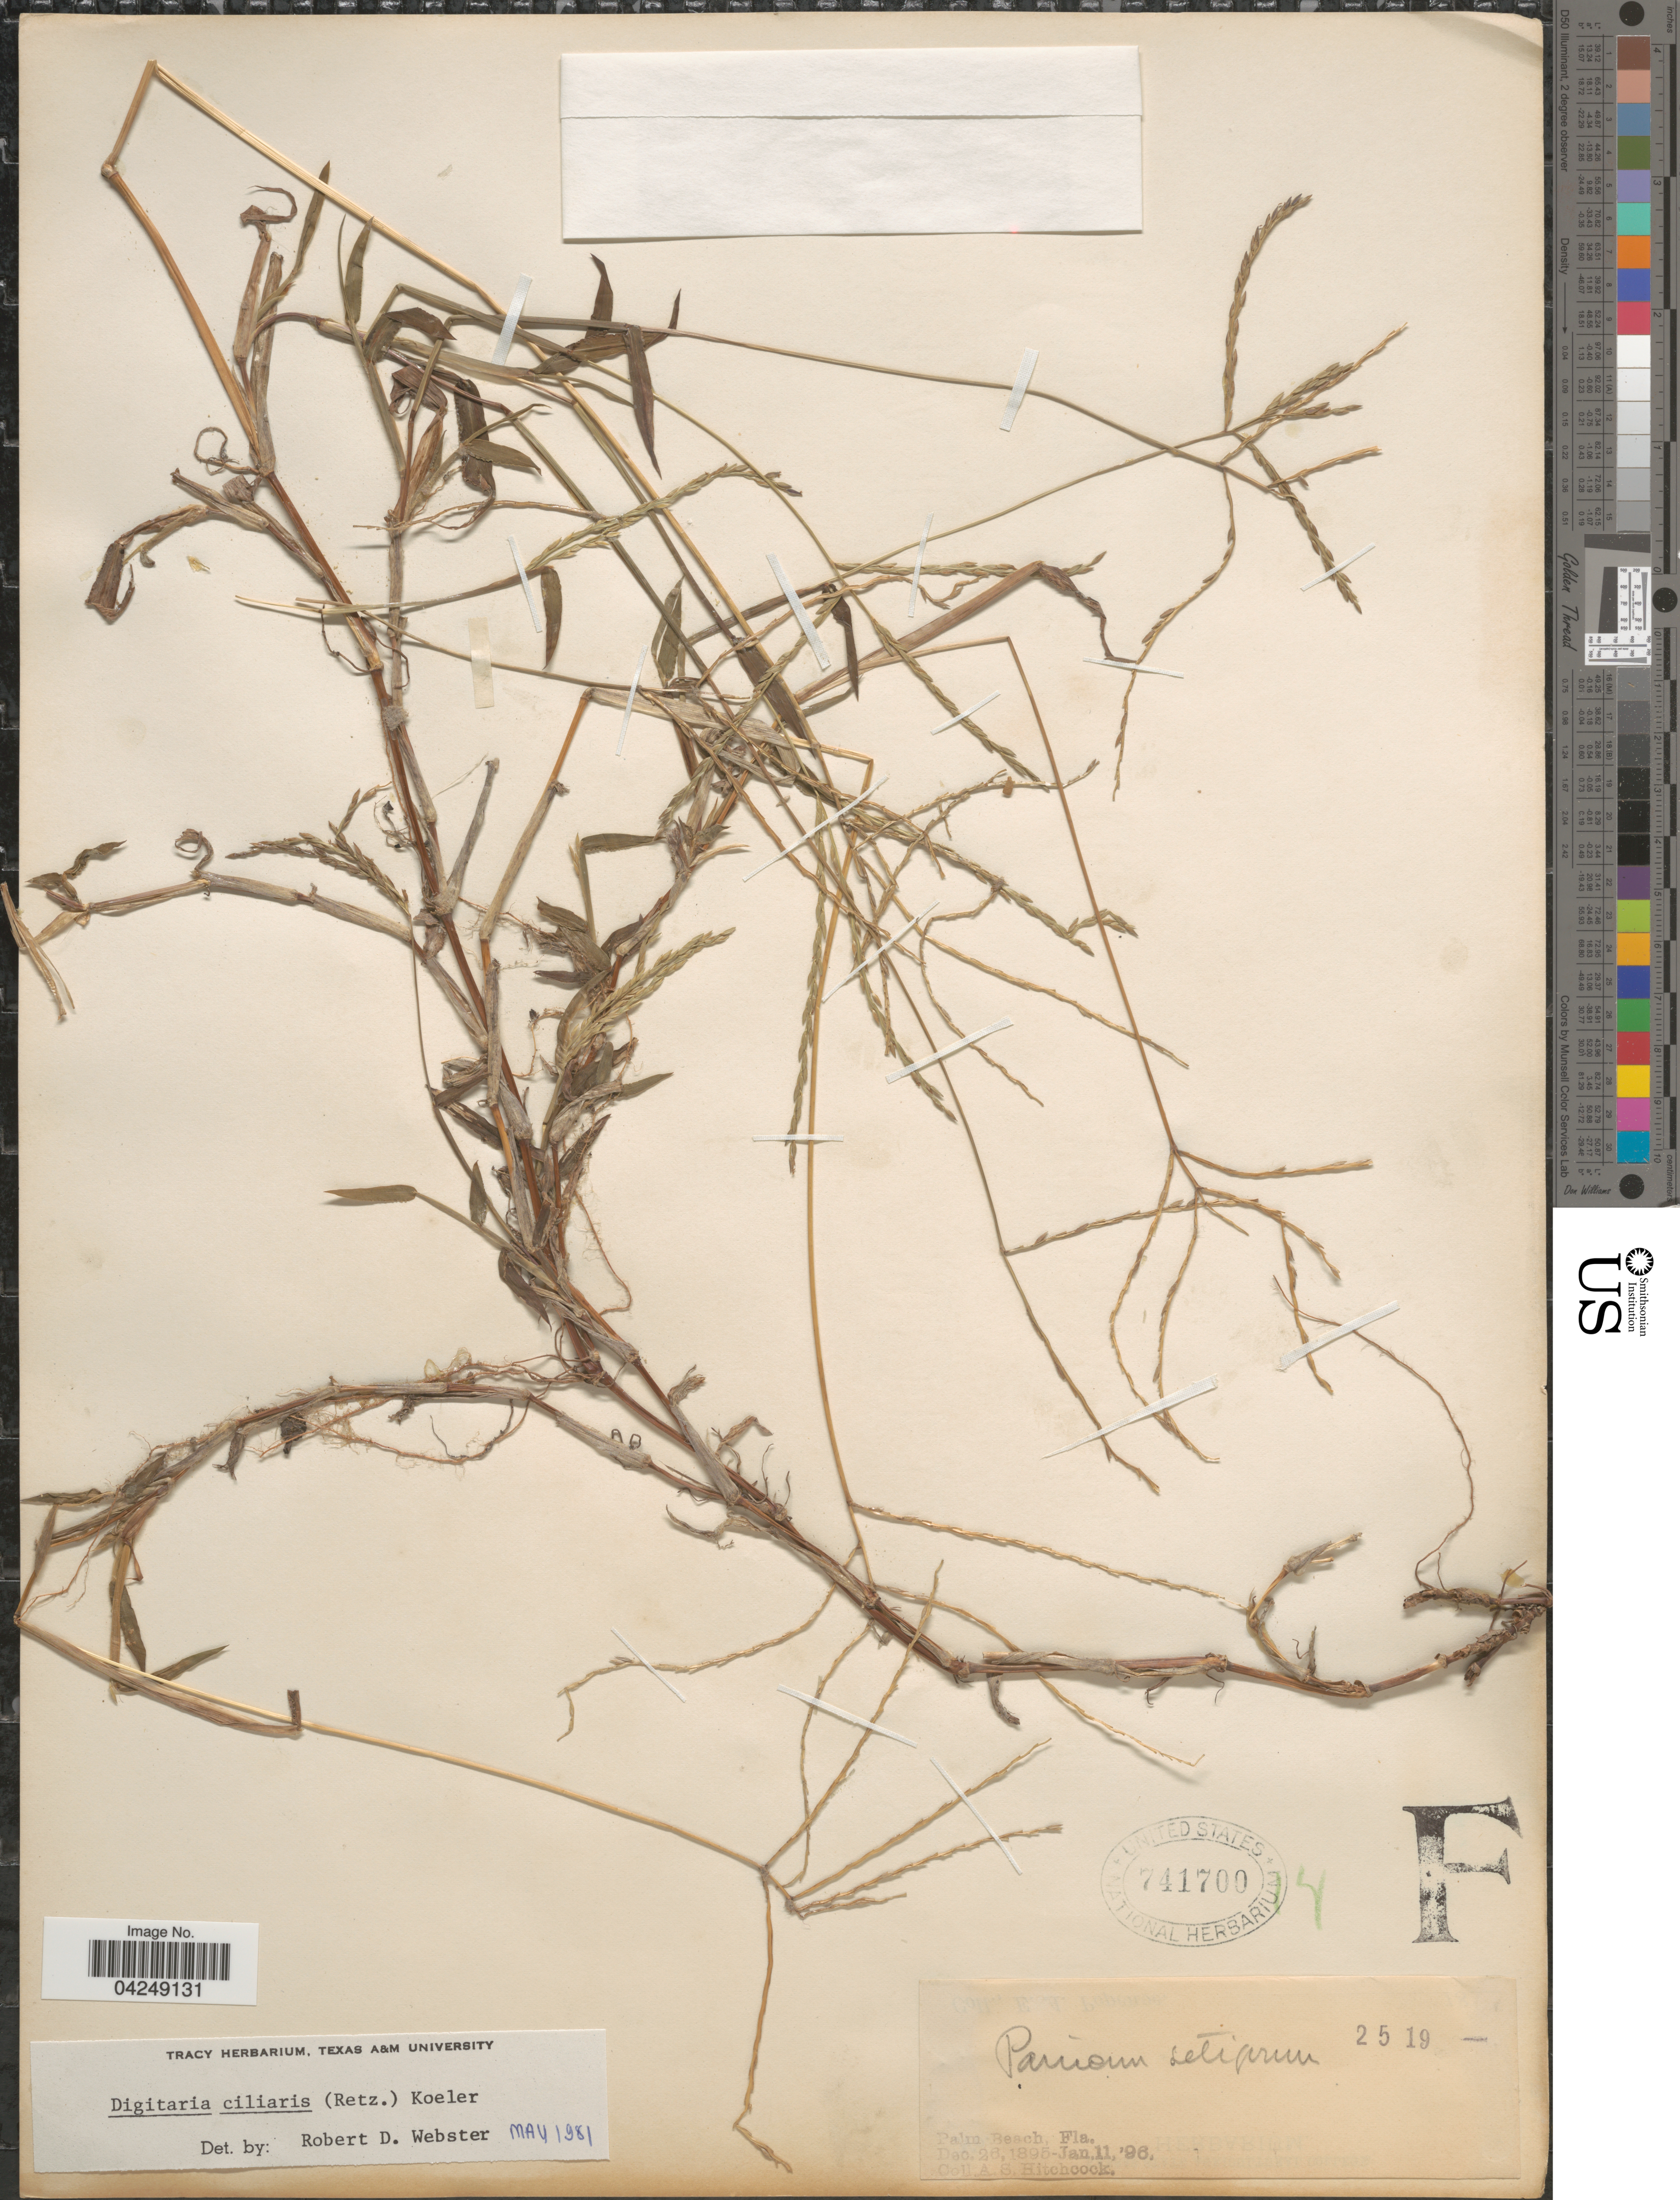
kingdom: Plantae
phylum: Tracheophyta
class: Liliopsida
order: Poales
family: Poaceae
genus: Digitaria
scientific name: Digitaria ciliaris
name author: (Retz.) Koeler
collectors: A. S. Hitchcock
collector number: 2519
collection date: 1895-12-26/1896-01-11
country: United States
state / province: Florida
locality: Palm Beach.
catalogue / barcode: US 741700